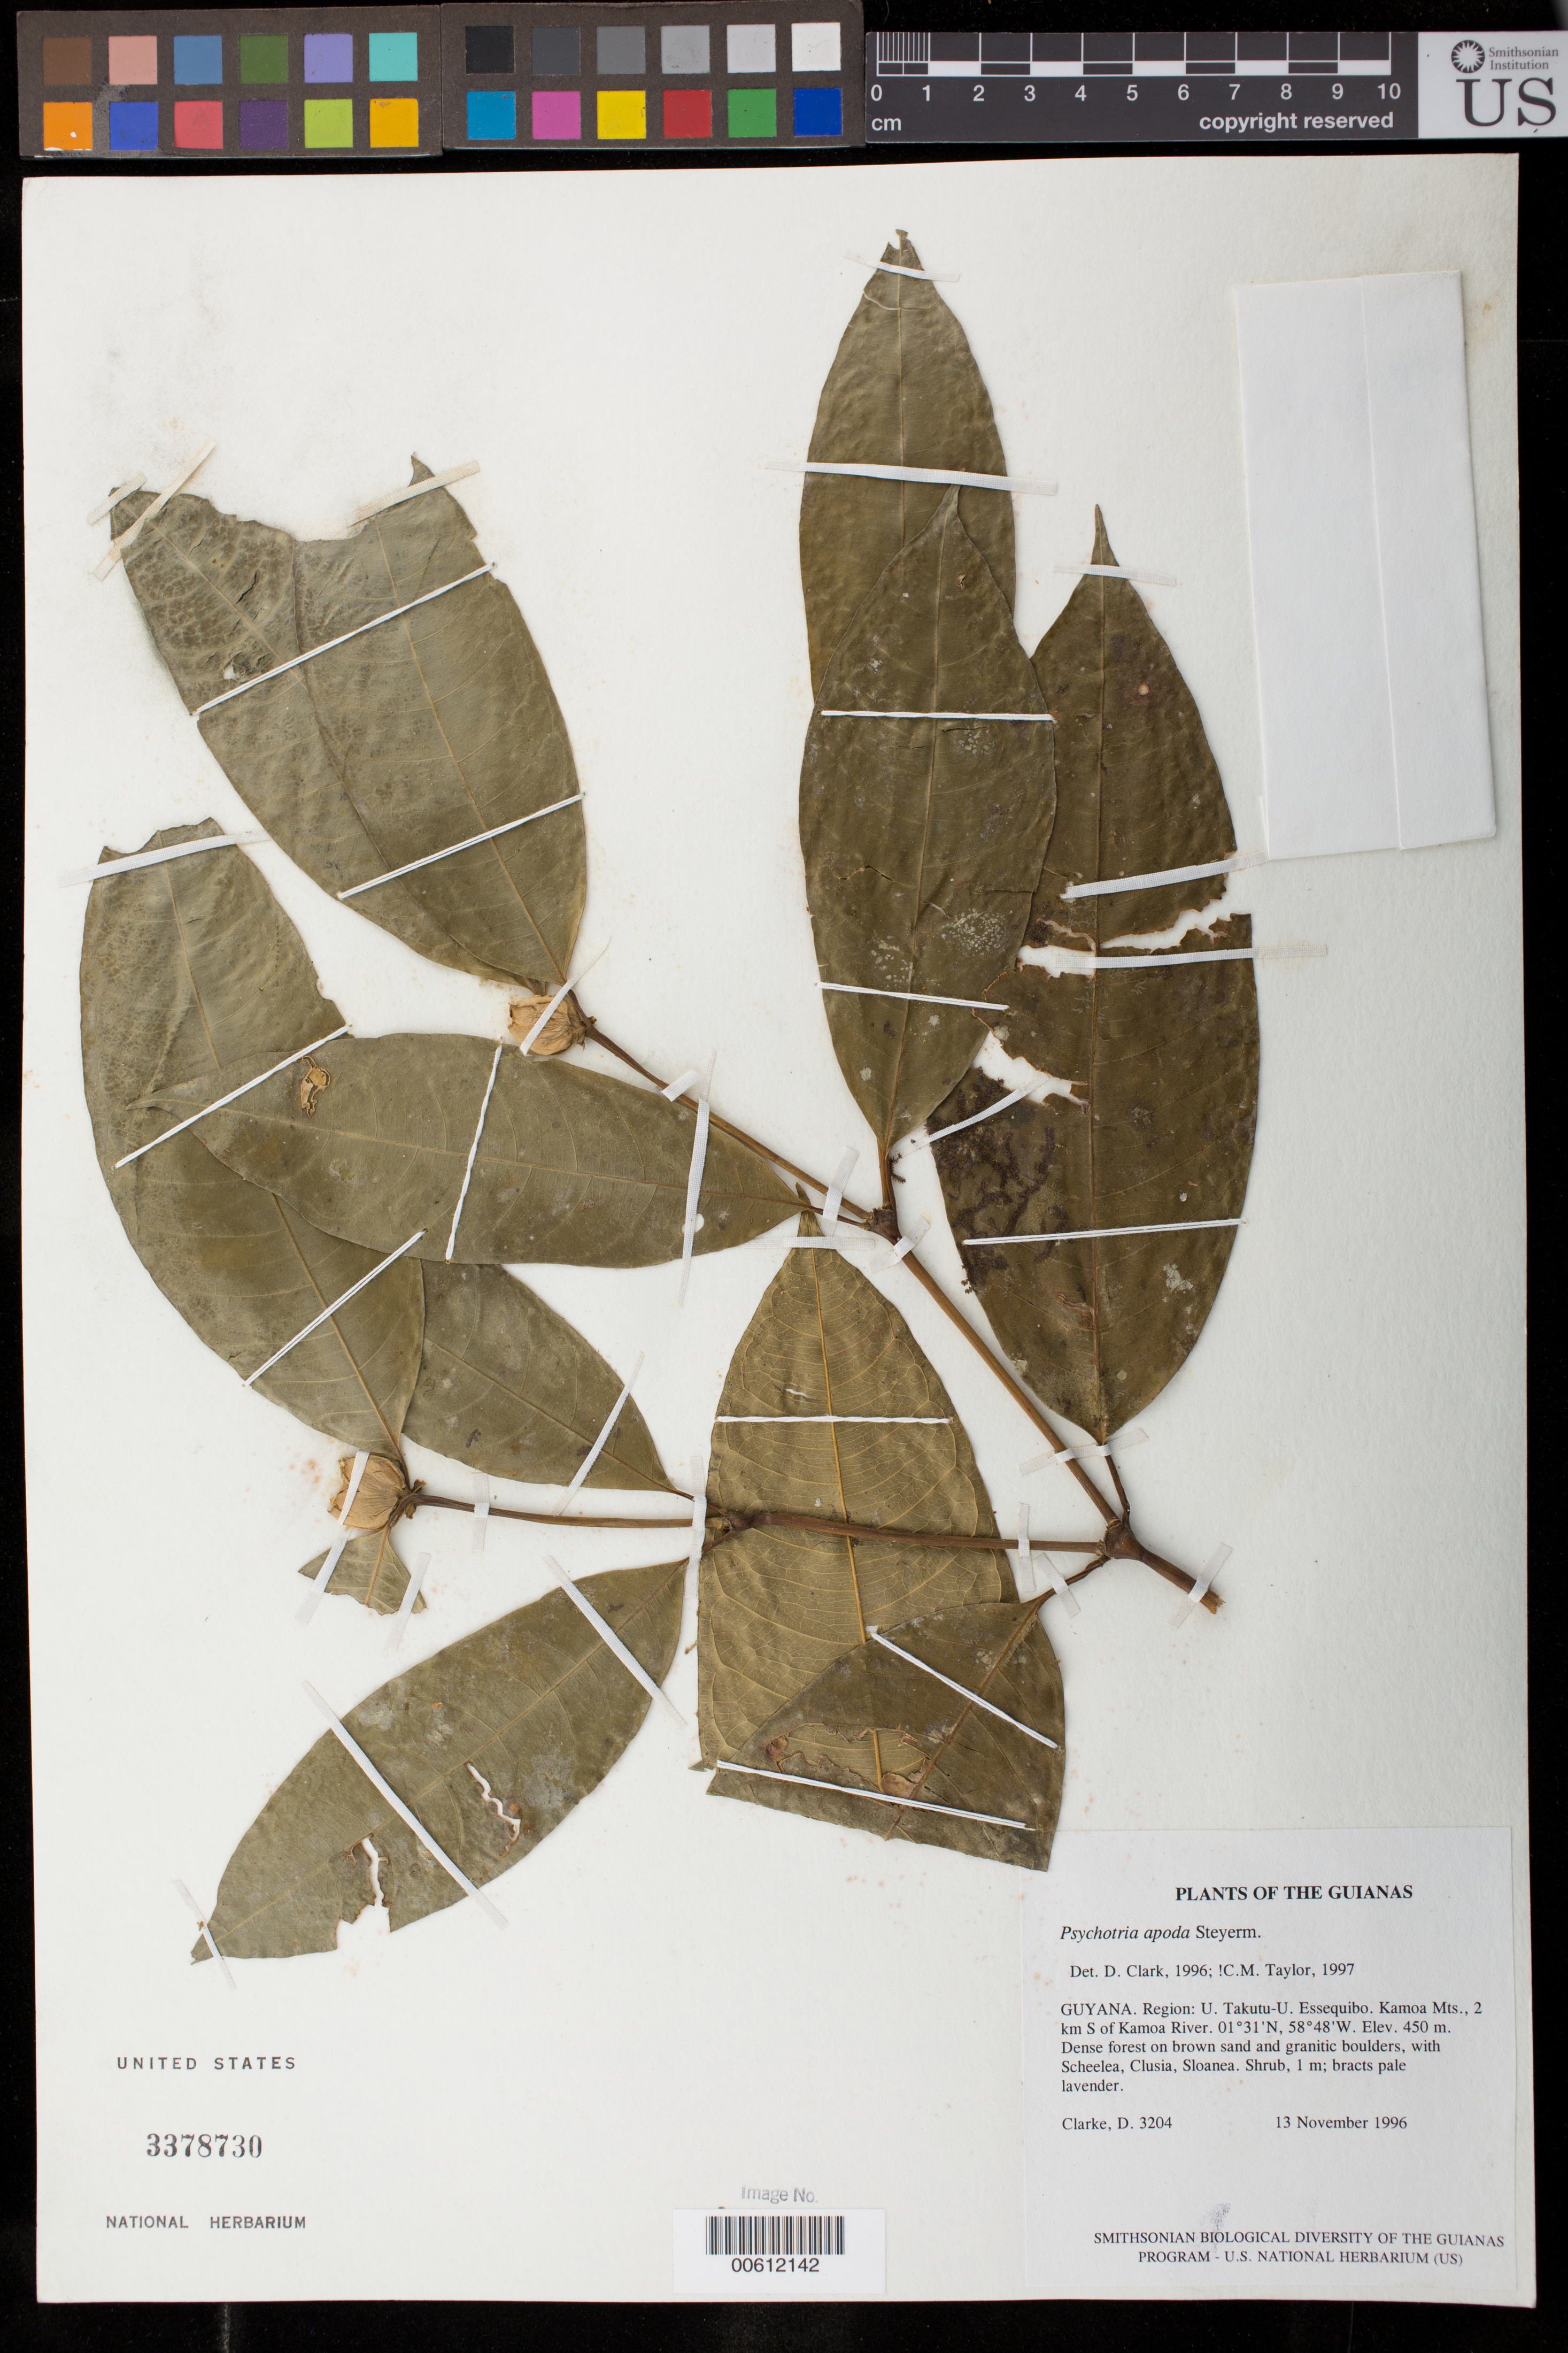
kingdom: Plantae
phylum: Tracheophyta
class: Magnoliopsida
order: Gentianales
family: Rubiaceae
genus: Palicourea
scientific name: Palicourea apoda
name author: (Steyerm.) Delprete & J.H. Kirkbr.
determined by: Kirkbride, J. H., Jr.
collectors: H. D. Clarke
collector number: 3204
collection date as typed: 13 November 1996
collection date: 1996-11-13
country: Guyana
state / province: U. Takutu-U. Essequibo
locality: Kamoa Mts., 2 km S of Kamoa River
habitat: Dense forest on brown sand and granitic boulders, with Scheelea, Clusia, Sloanea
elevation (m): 450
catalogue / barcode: US 3378730